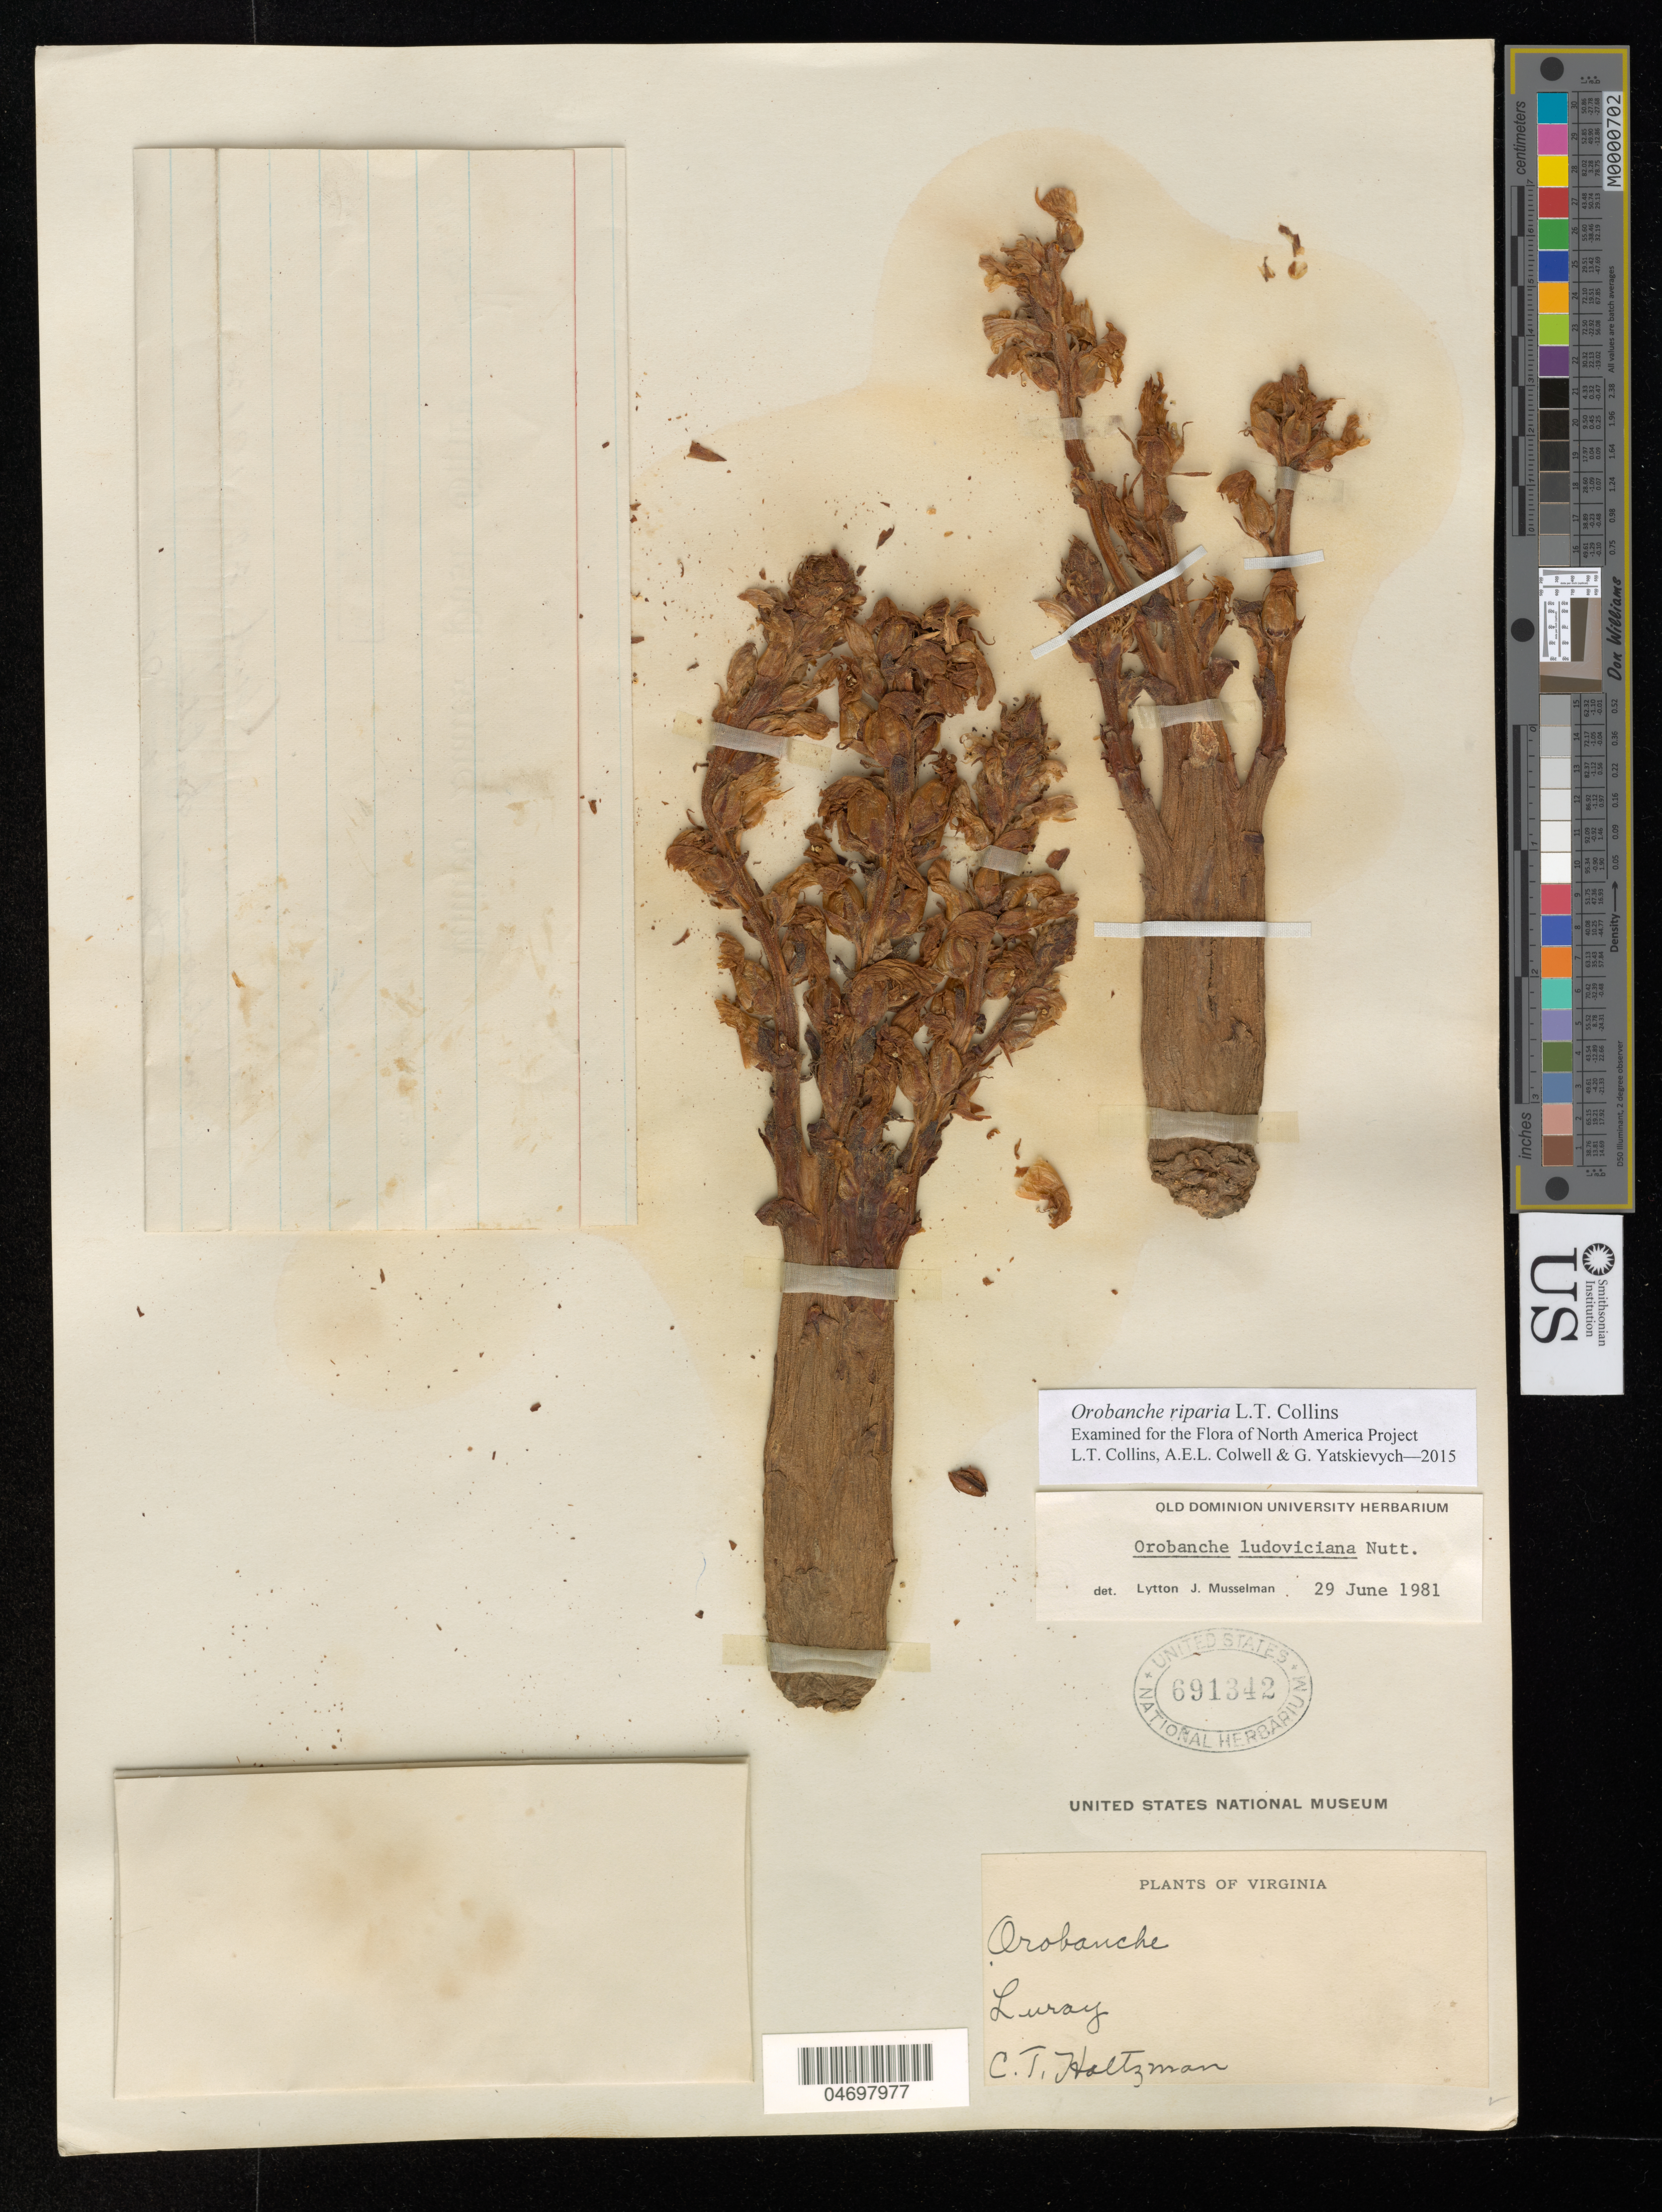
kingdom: Plantae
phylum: Tracheophyta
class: Magnoliopsida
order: Lamiales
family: Orobanchaceae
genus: Orobanche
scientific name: Orobanche riparia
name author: L.T. Collins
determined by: Collins, L. T.; Colwell, A. E.; Yatskievych, G. A.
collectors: C. Holtzman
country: United States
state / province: Virginia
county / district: Page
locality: Luray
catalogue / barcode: US 691342